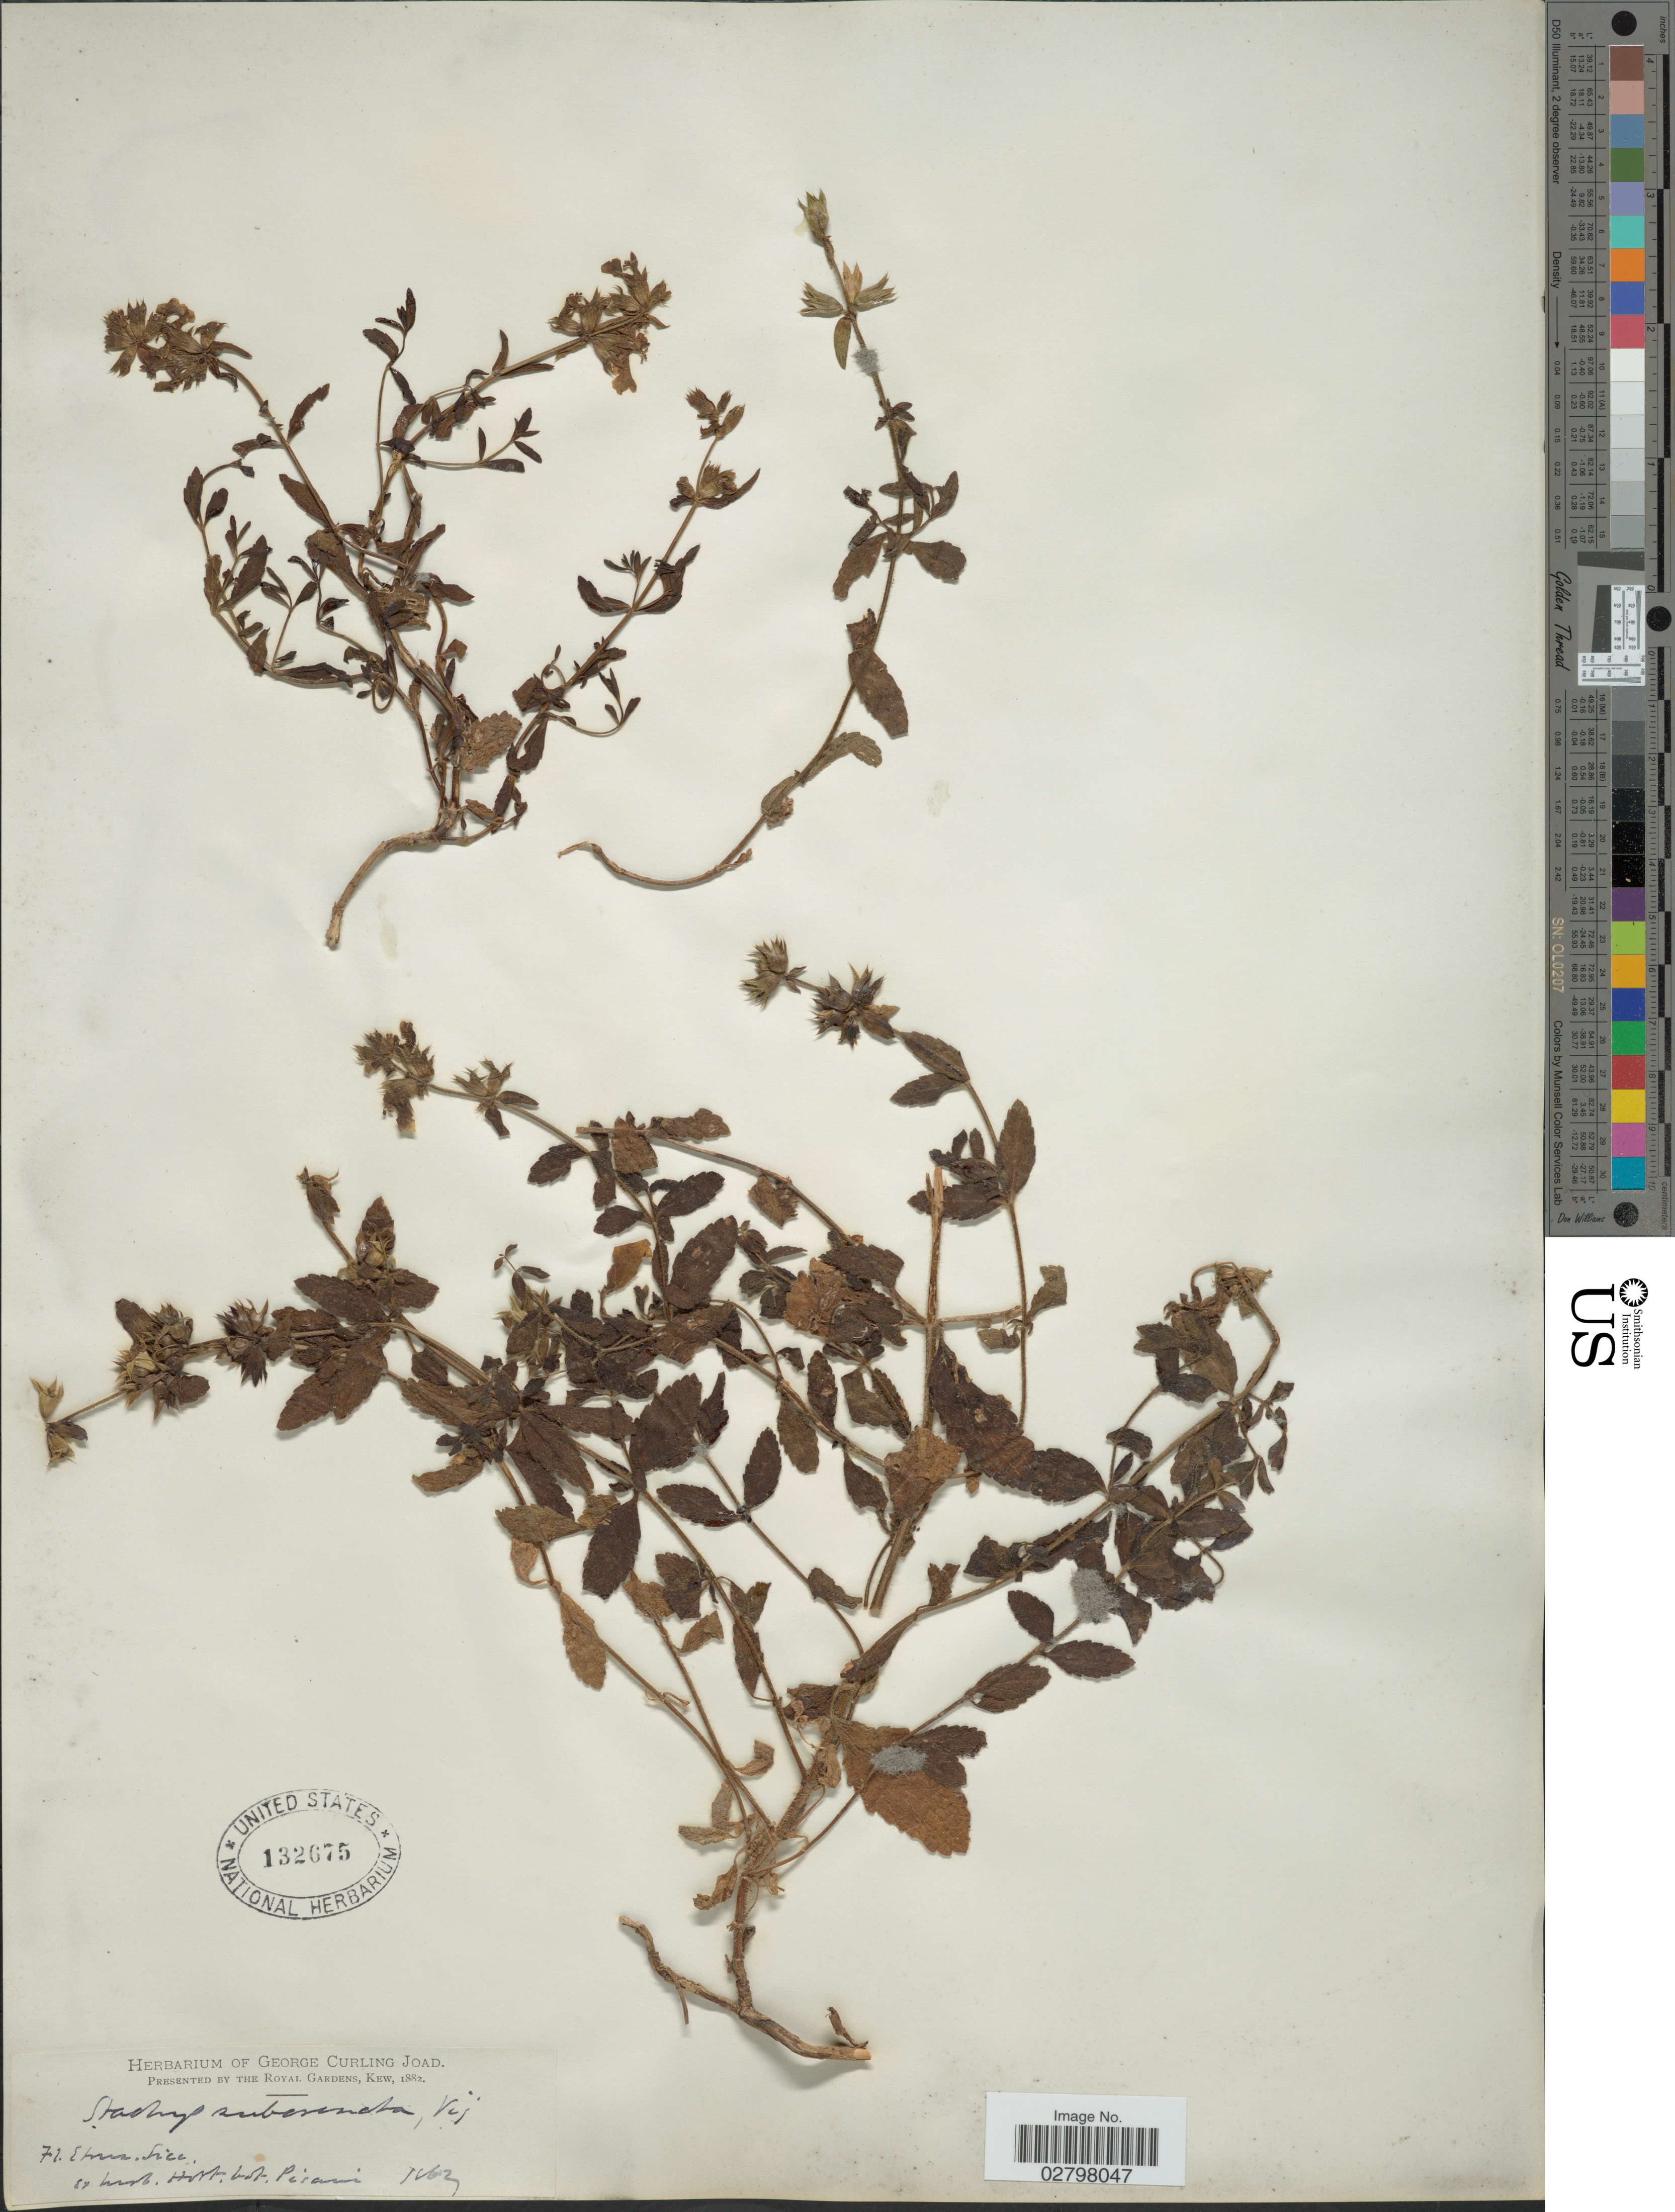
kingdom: Plantae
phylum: Tracheophyta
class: Magnoliopsida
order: Lamiales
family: Lamiaceae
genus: Stachys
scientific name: Stachys subcrenata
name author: Vis.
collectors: ex herb. Hort. Bot. Pisani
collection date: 1862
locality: Fl. E truz. Sicc. [interpreted]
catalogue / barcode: US 132675